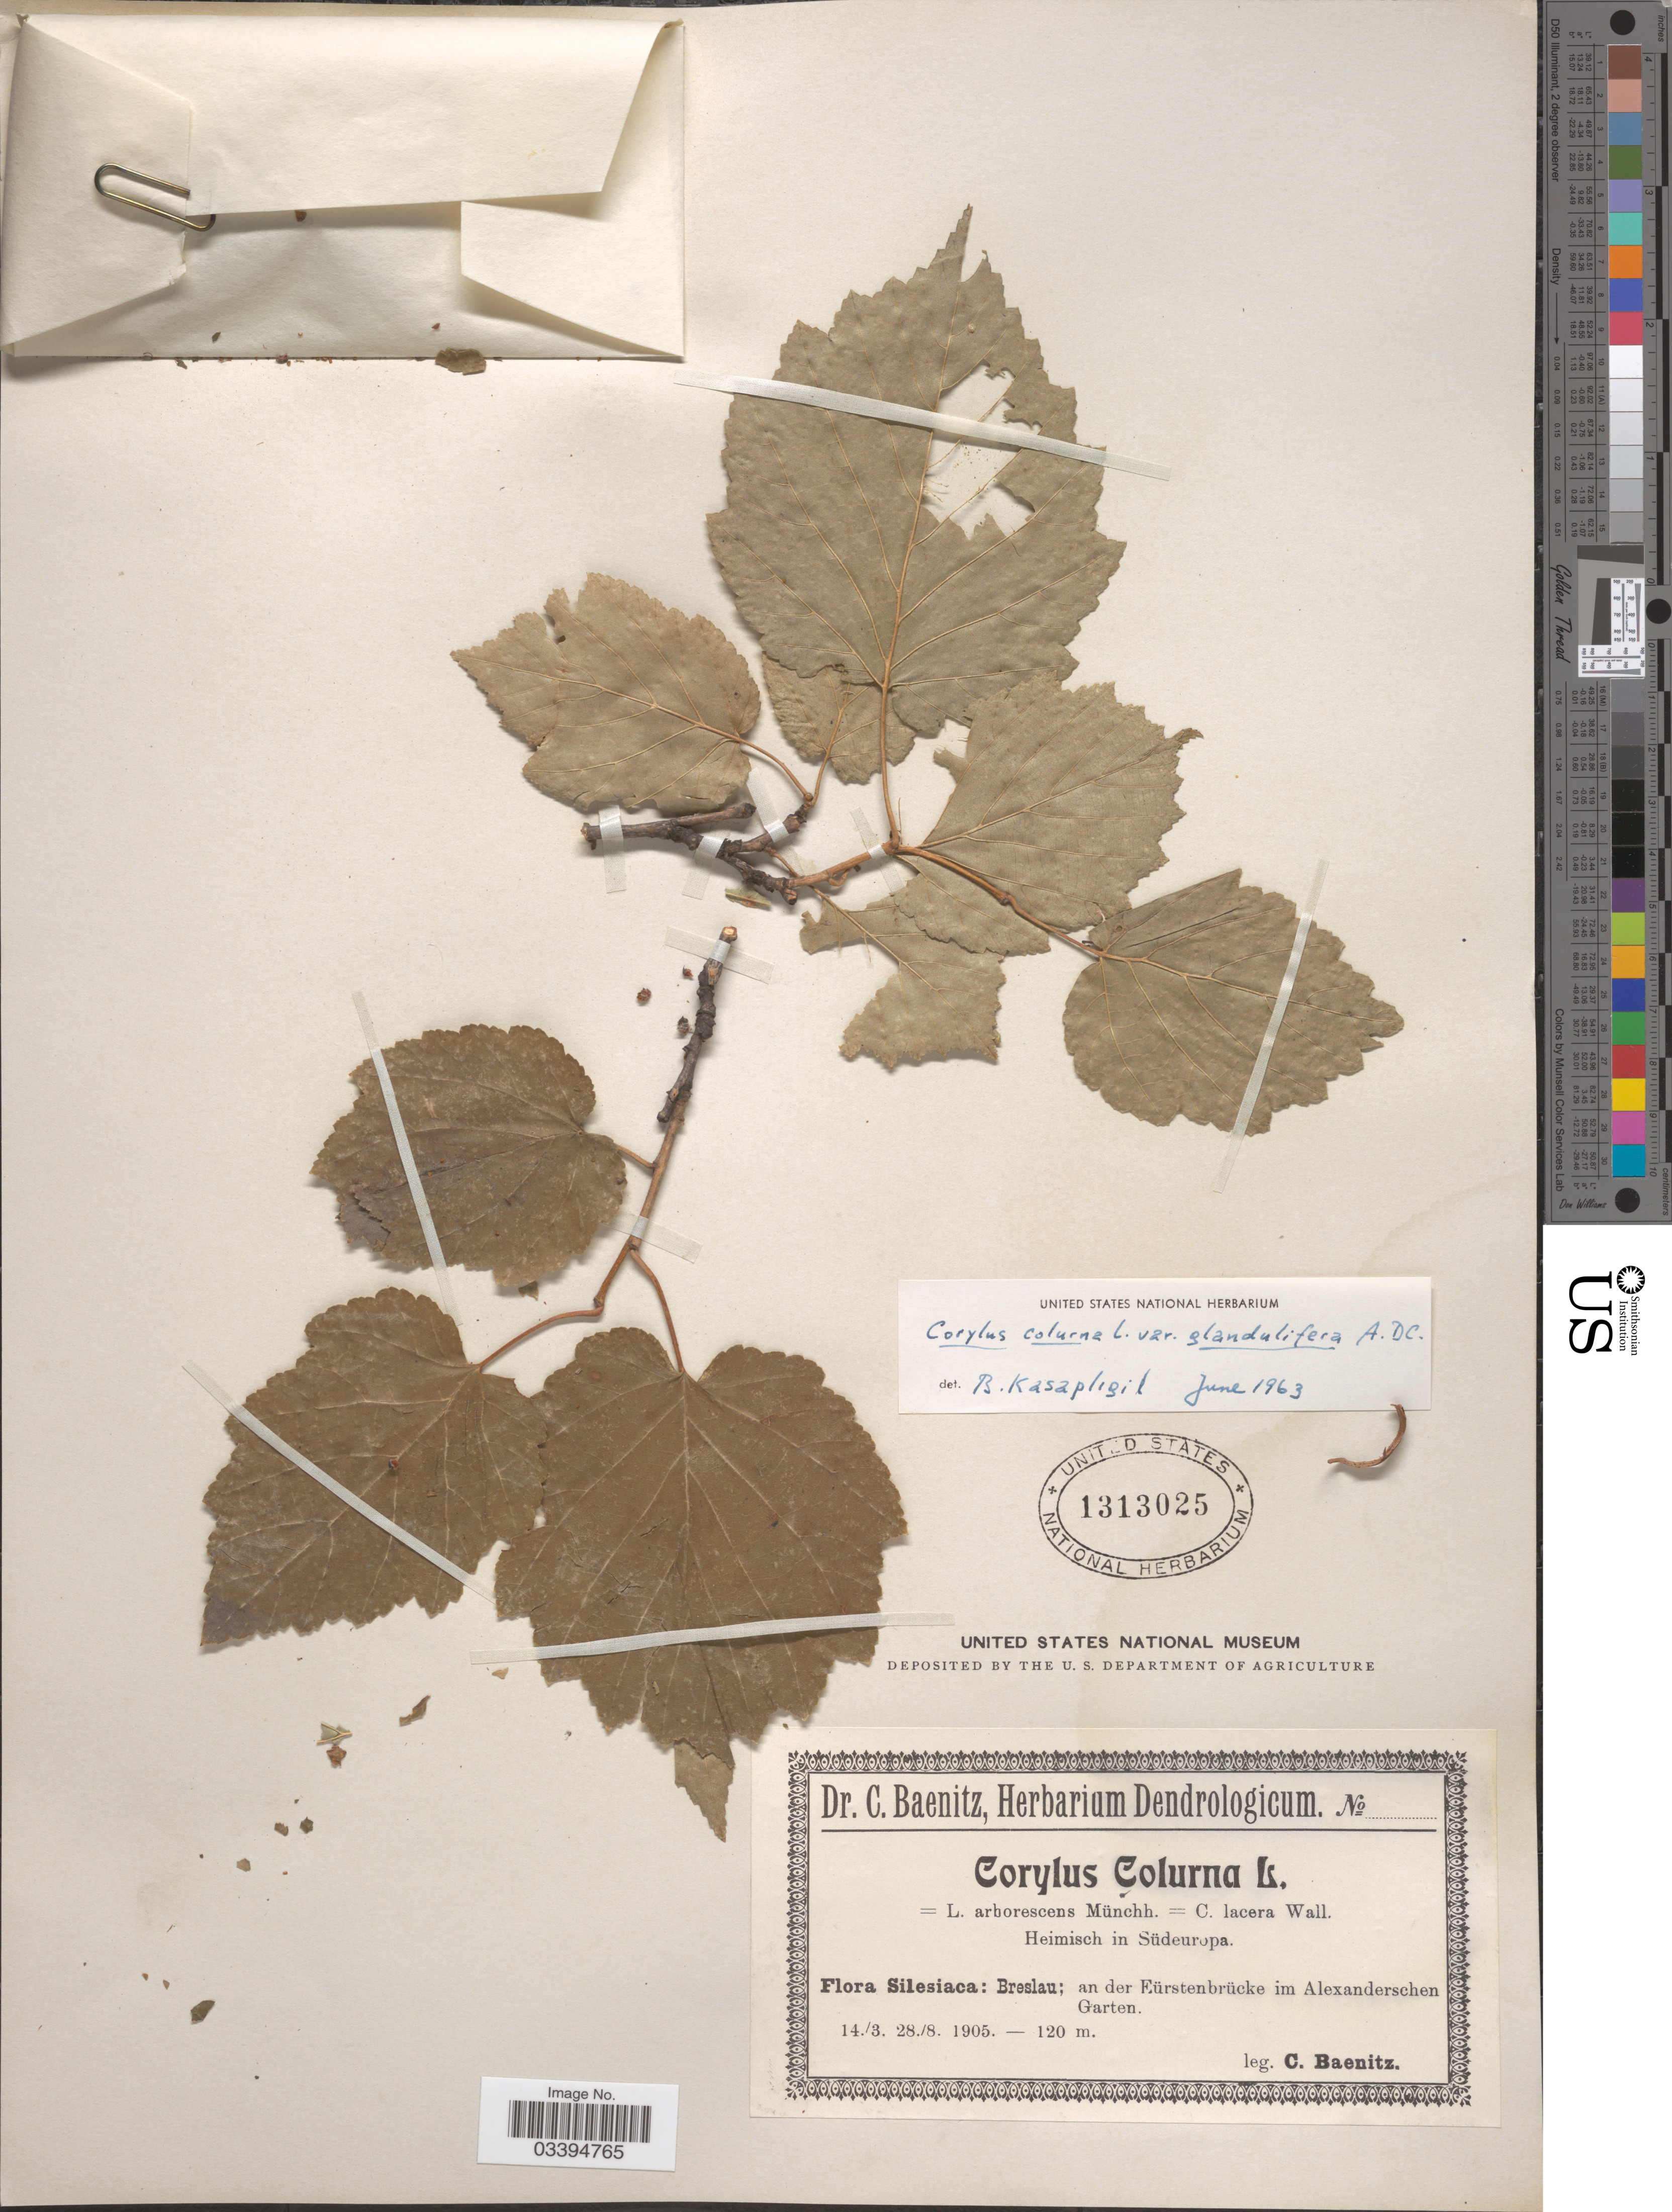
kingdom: Plantae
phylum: Tracheophyta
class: Magnoliopsida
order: Fagales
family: Betulaceae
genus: Corylus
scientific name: Corylus colurna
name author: L.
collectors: C. G. Baenitz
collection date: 1905-03-14/1905-08-28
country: Poland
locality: Silesiaca: Breslau; an der Eürstenbrücke im Alexanderschen Garten.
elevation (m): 120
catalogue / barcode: US 1313025